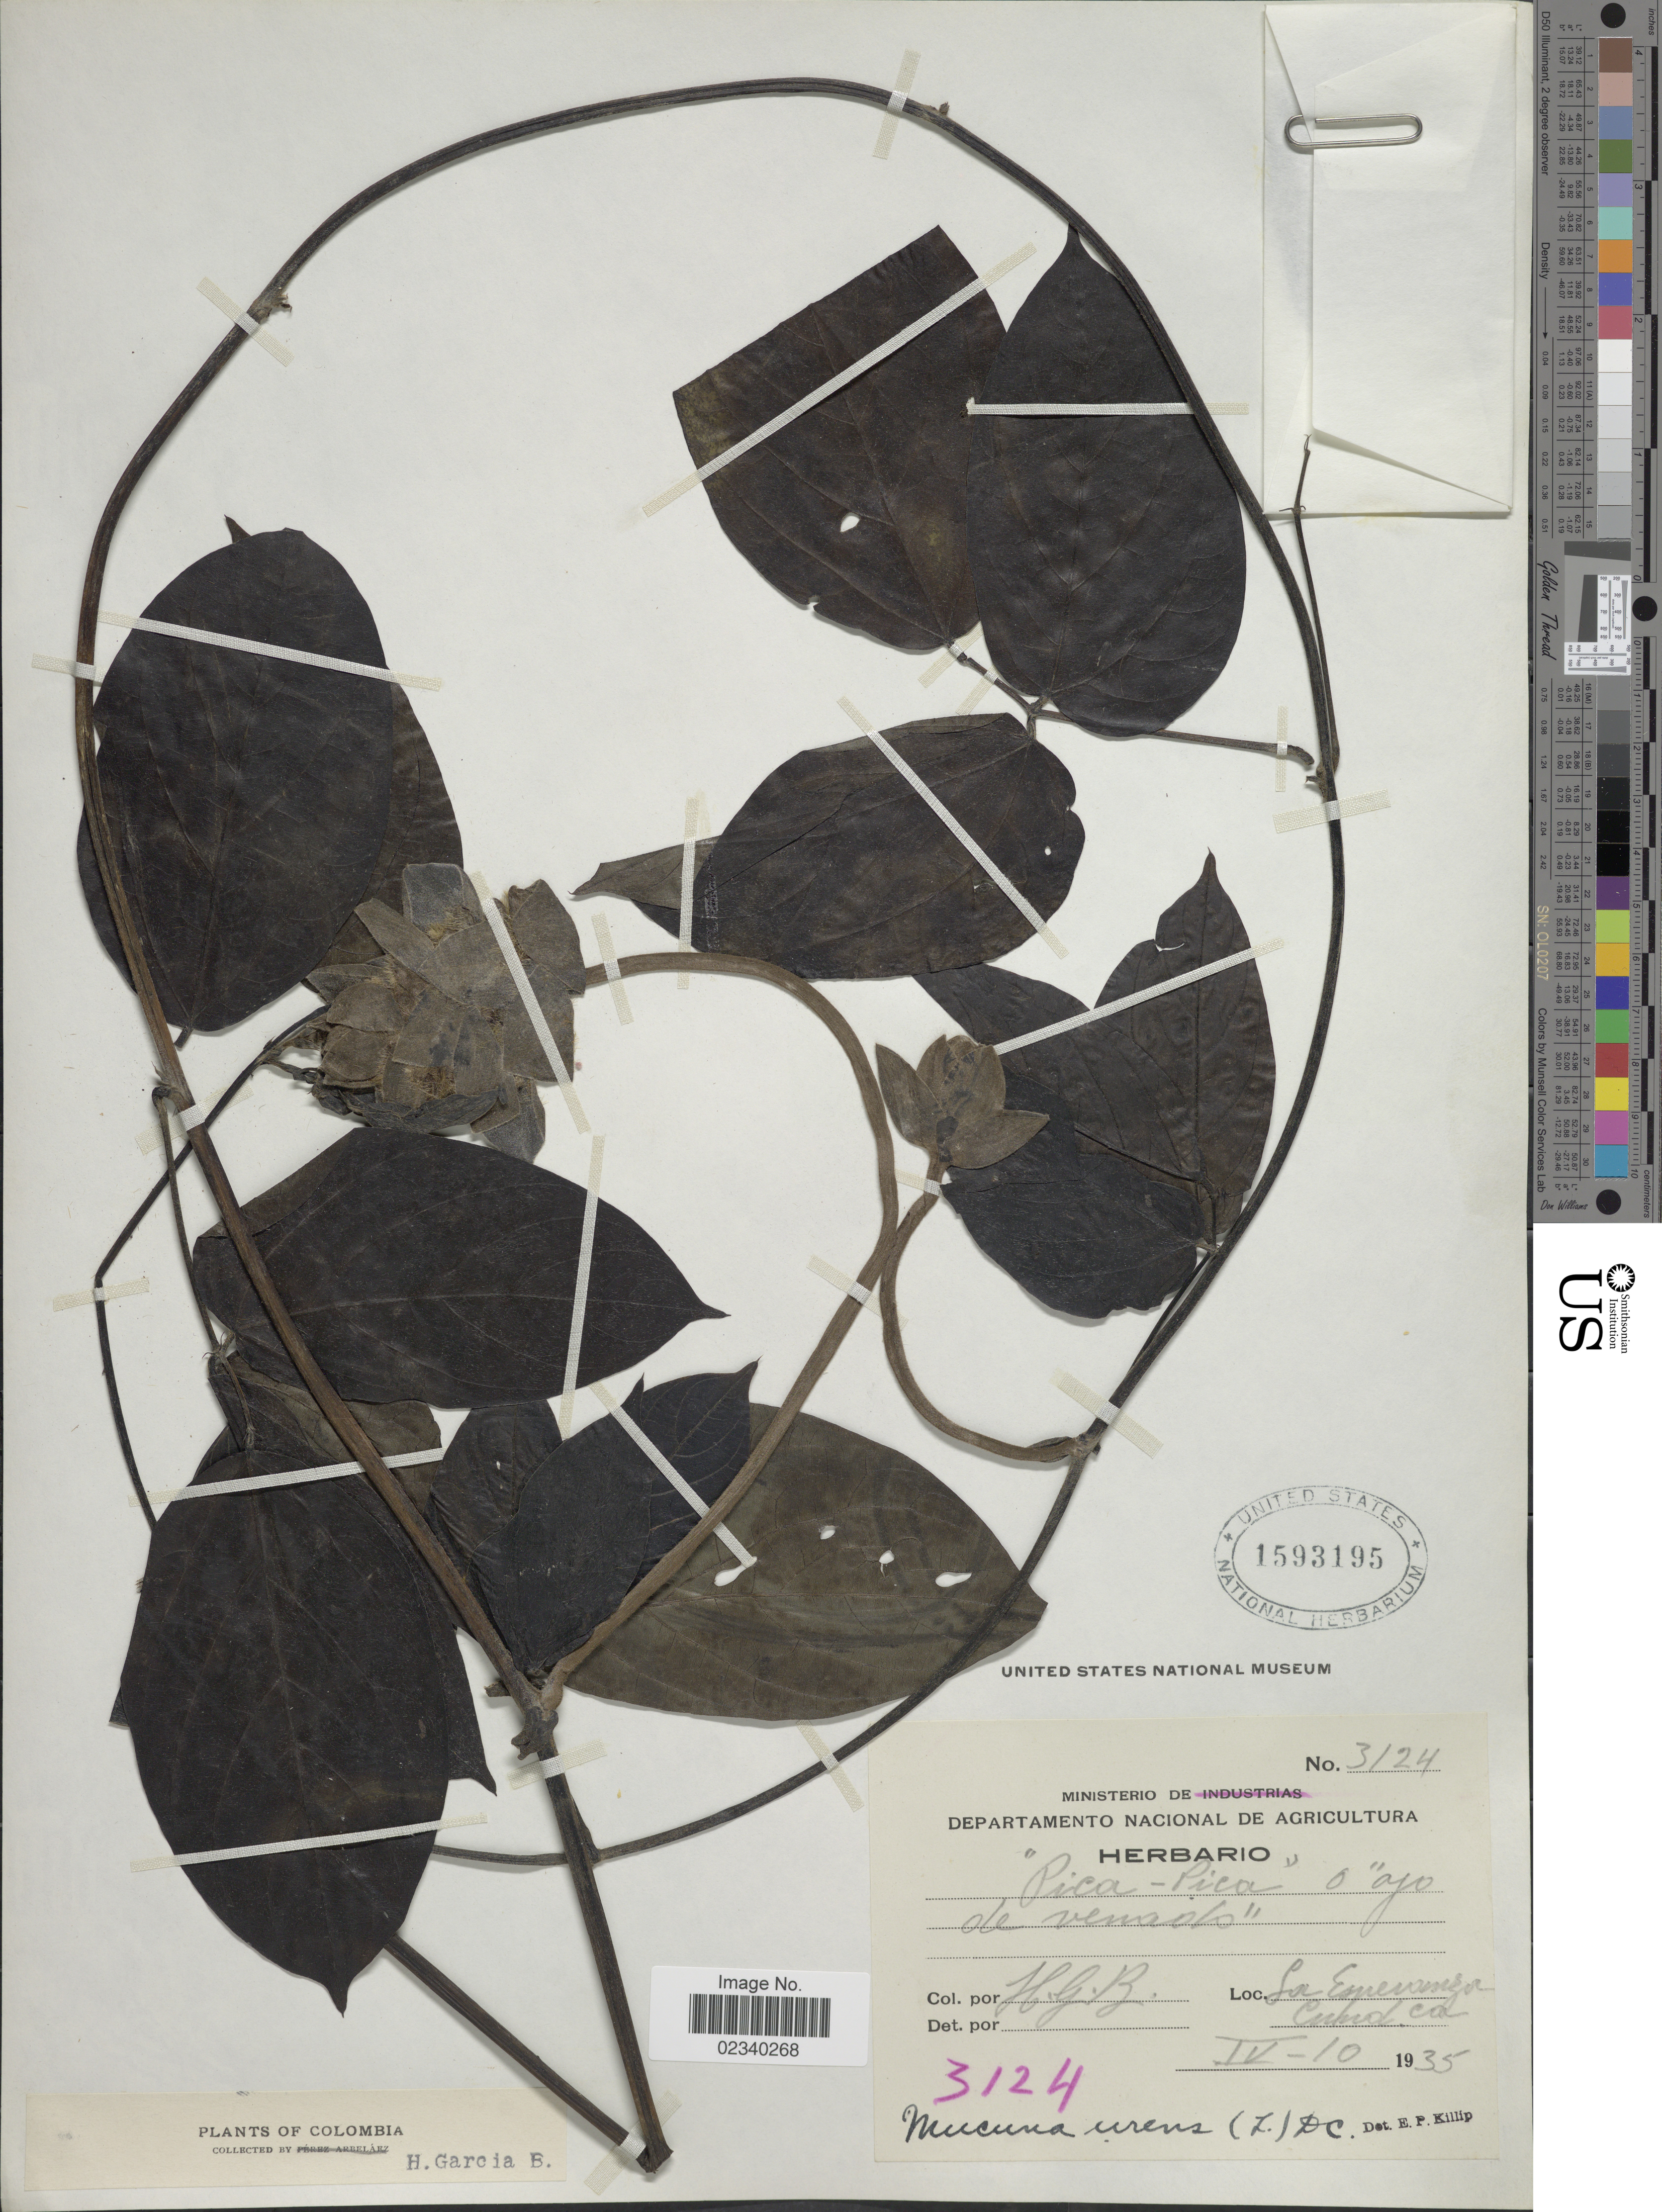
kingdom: Plantae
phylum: Tracheophyta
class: Magnoliopsida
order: Fabales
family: Fabaceae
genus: Mucuna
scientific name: Mucuna mutisiana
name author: (Kunth) DC.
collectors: H. G. B.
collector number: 3124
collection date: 1935-04-10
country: Colombia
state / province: Cundinamarca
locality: La Espeneza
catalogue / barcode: US 1593195